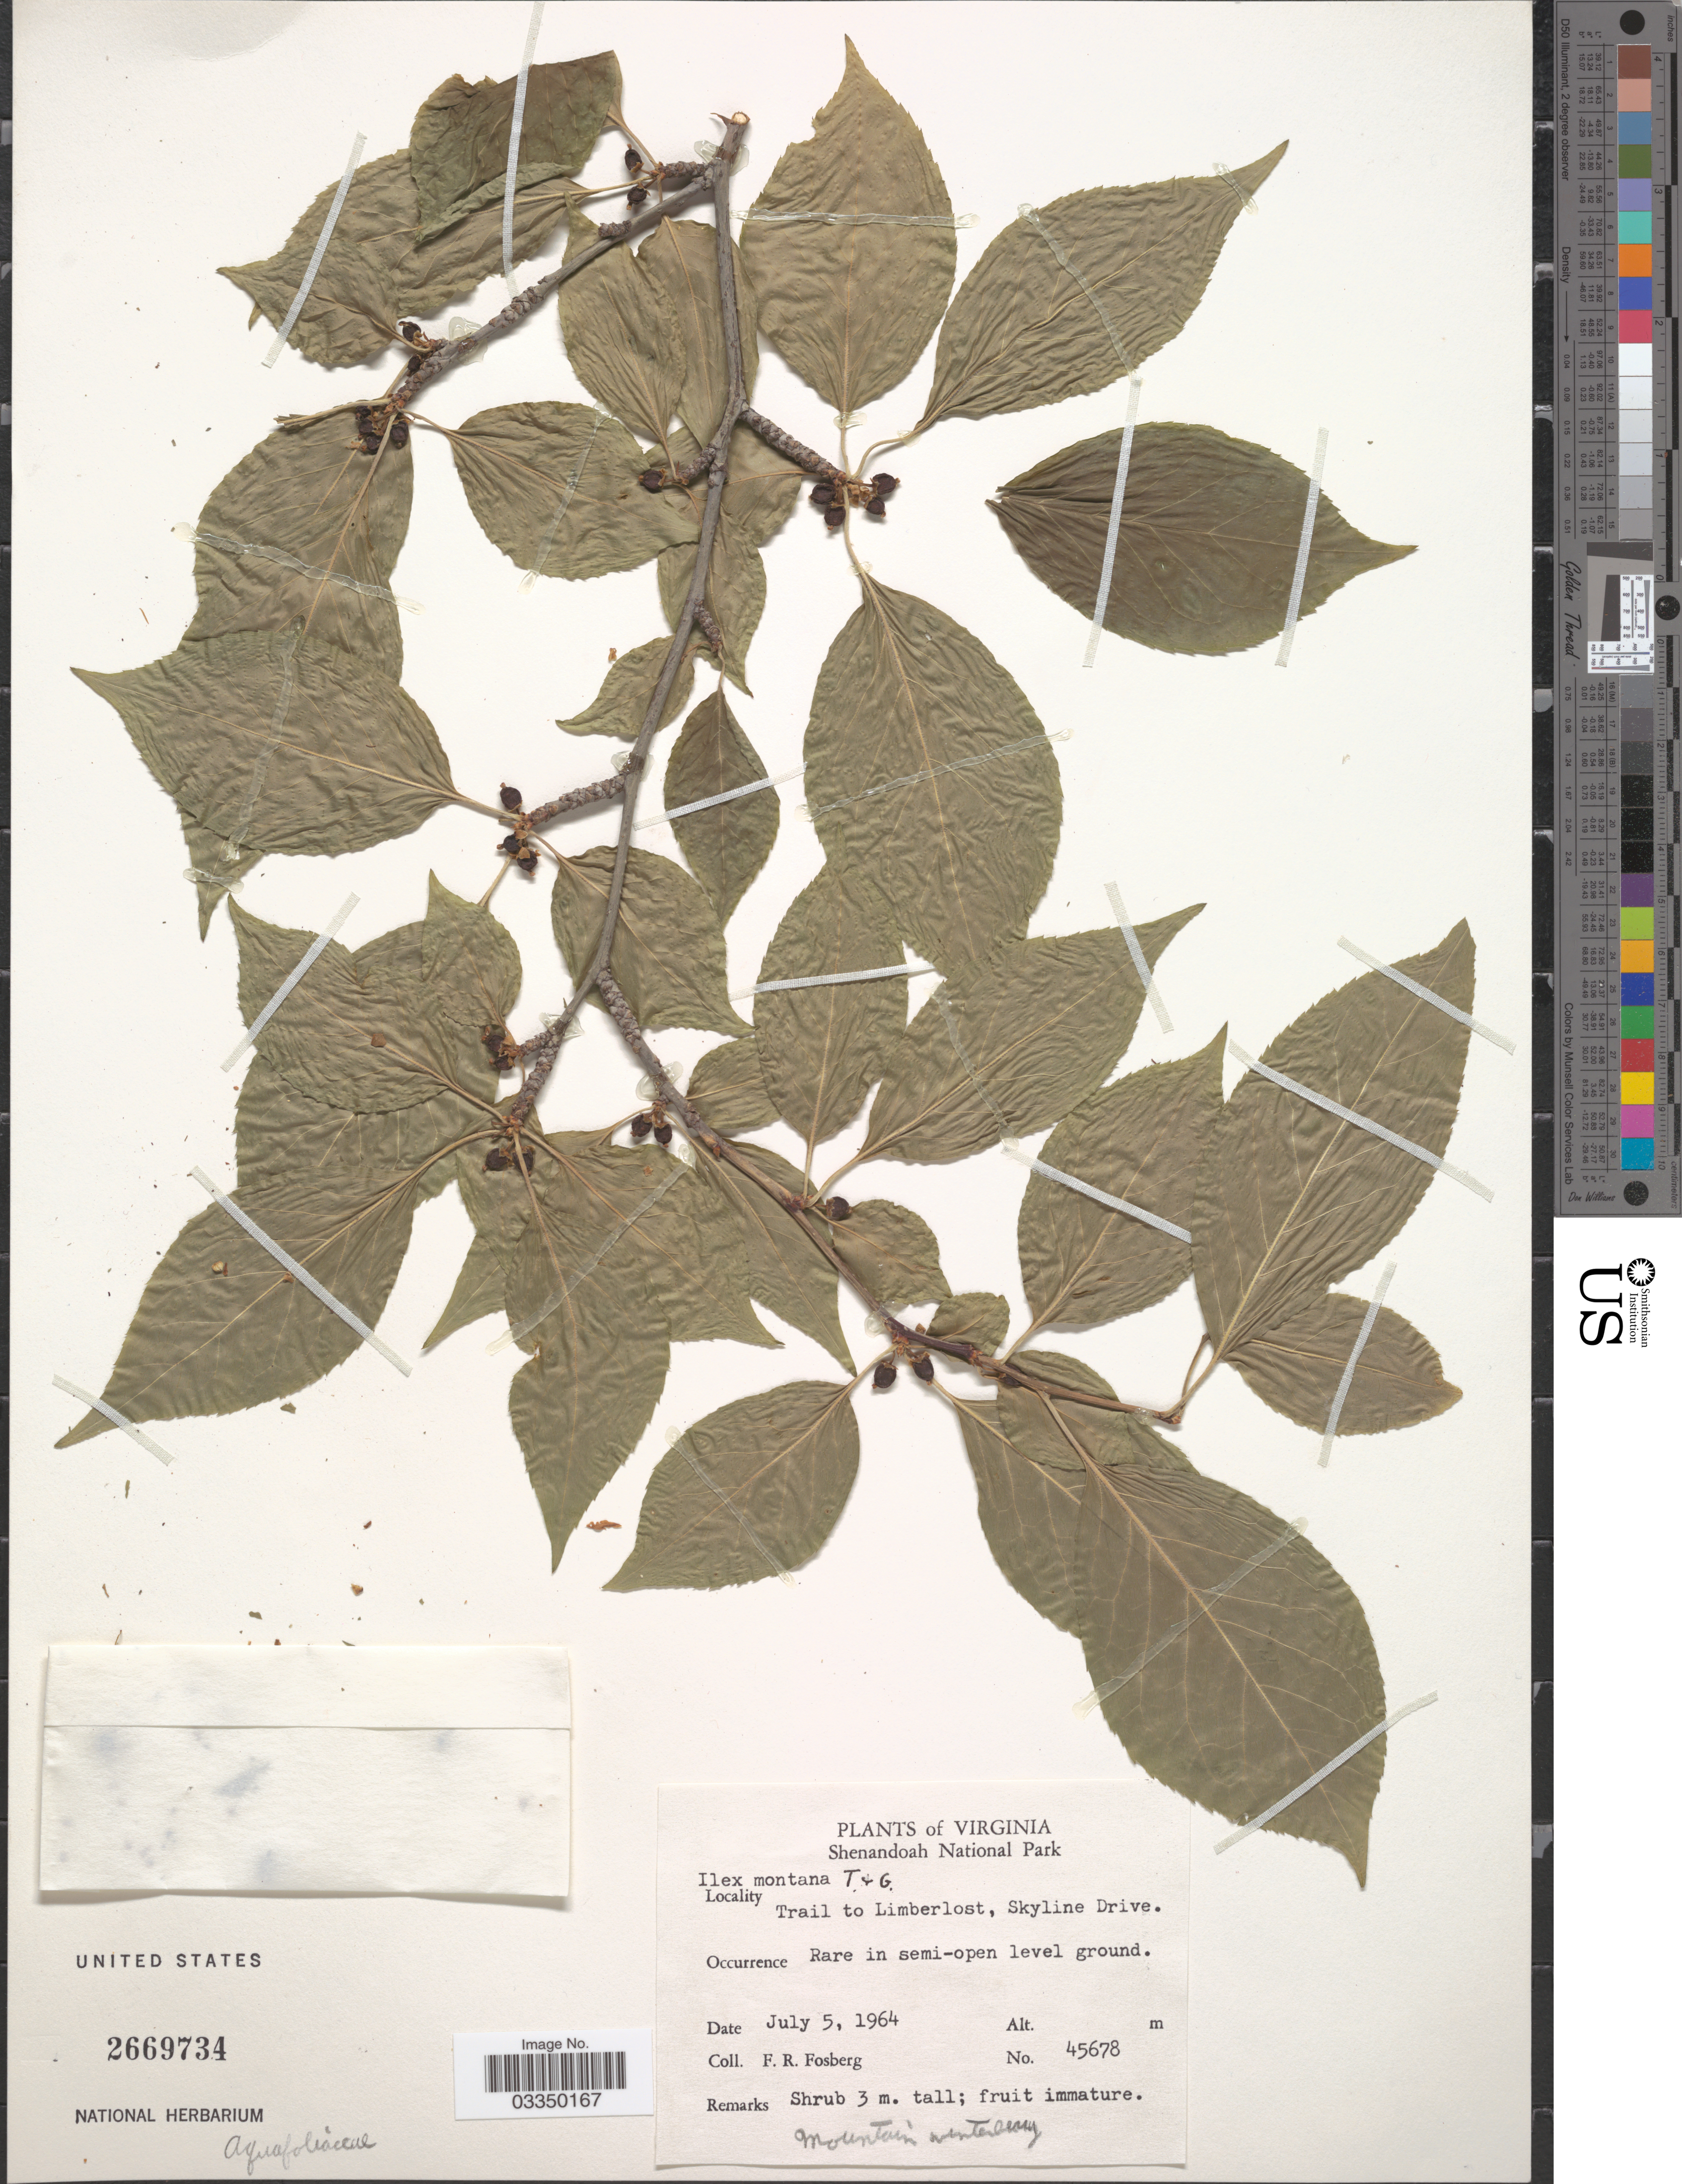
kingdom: Plantae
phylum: Tracheophyta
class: Magnoliopsida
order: Aquifoliales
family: Aquifoliaceae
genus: Ilex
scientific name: Ilex montana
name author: Torr. & A. Gray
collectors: F. R. Fosberg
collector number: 45678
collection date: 1964-07-05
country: United States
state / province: Virginia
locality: Shenandoah National Park. Trail to Limberlost, Skyline Drive.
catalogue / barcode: US 2669734